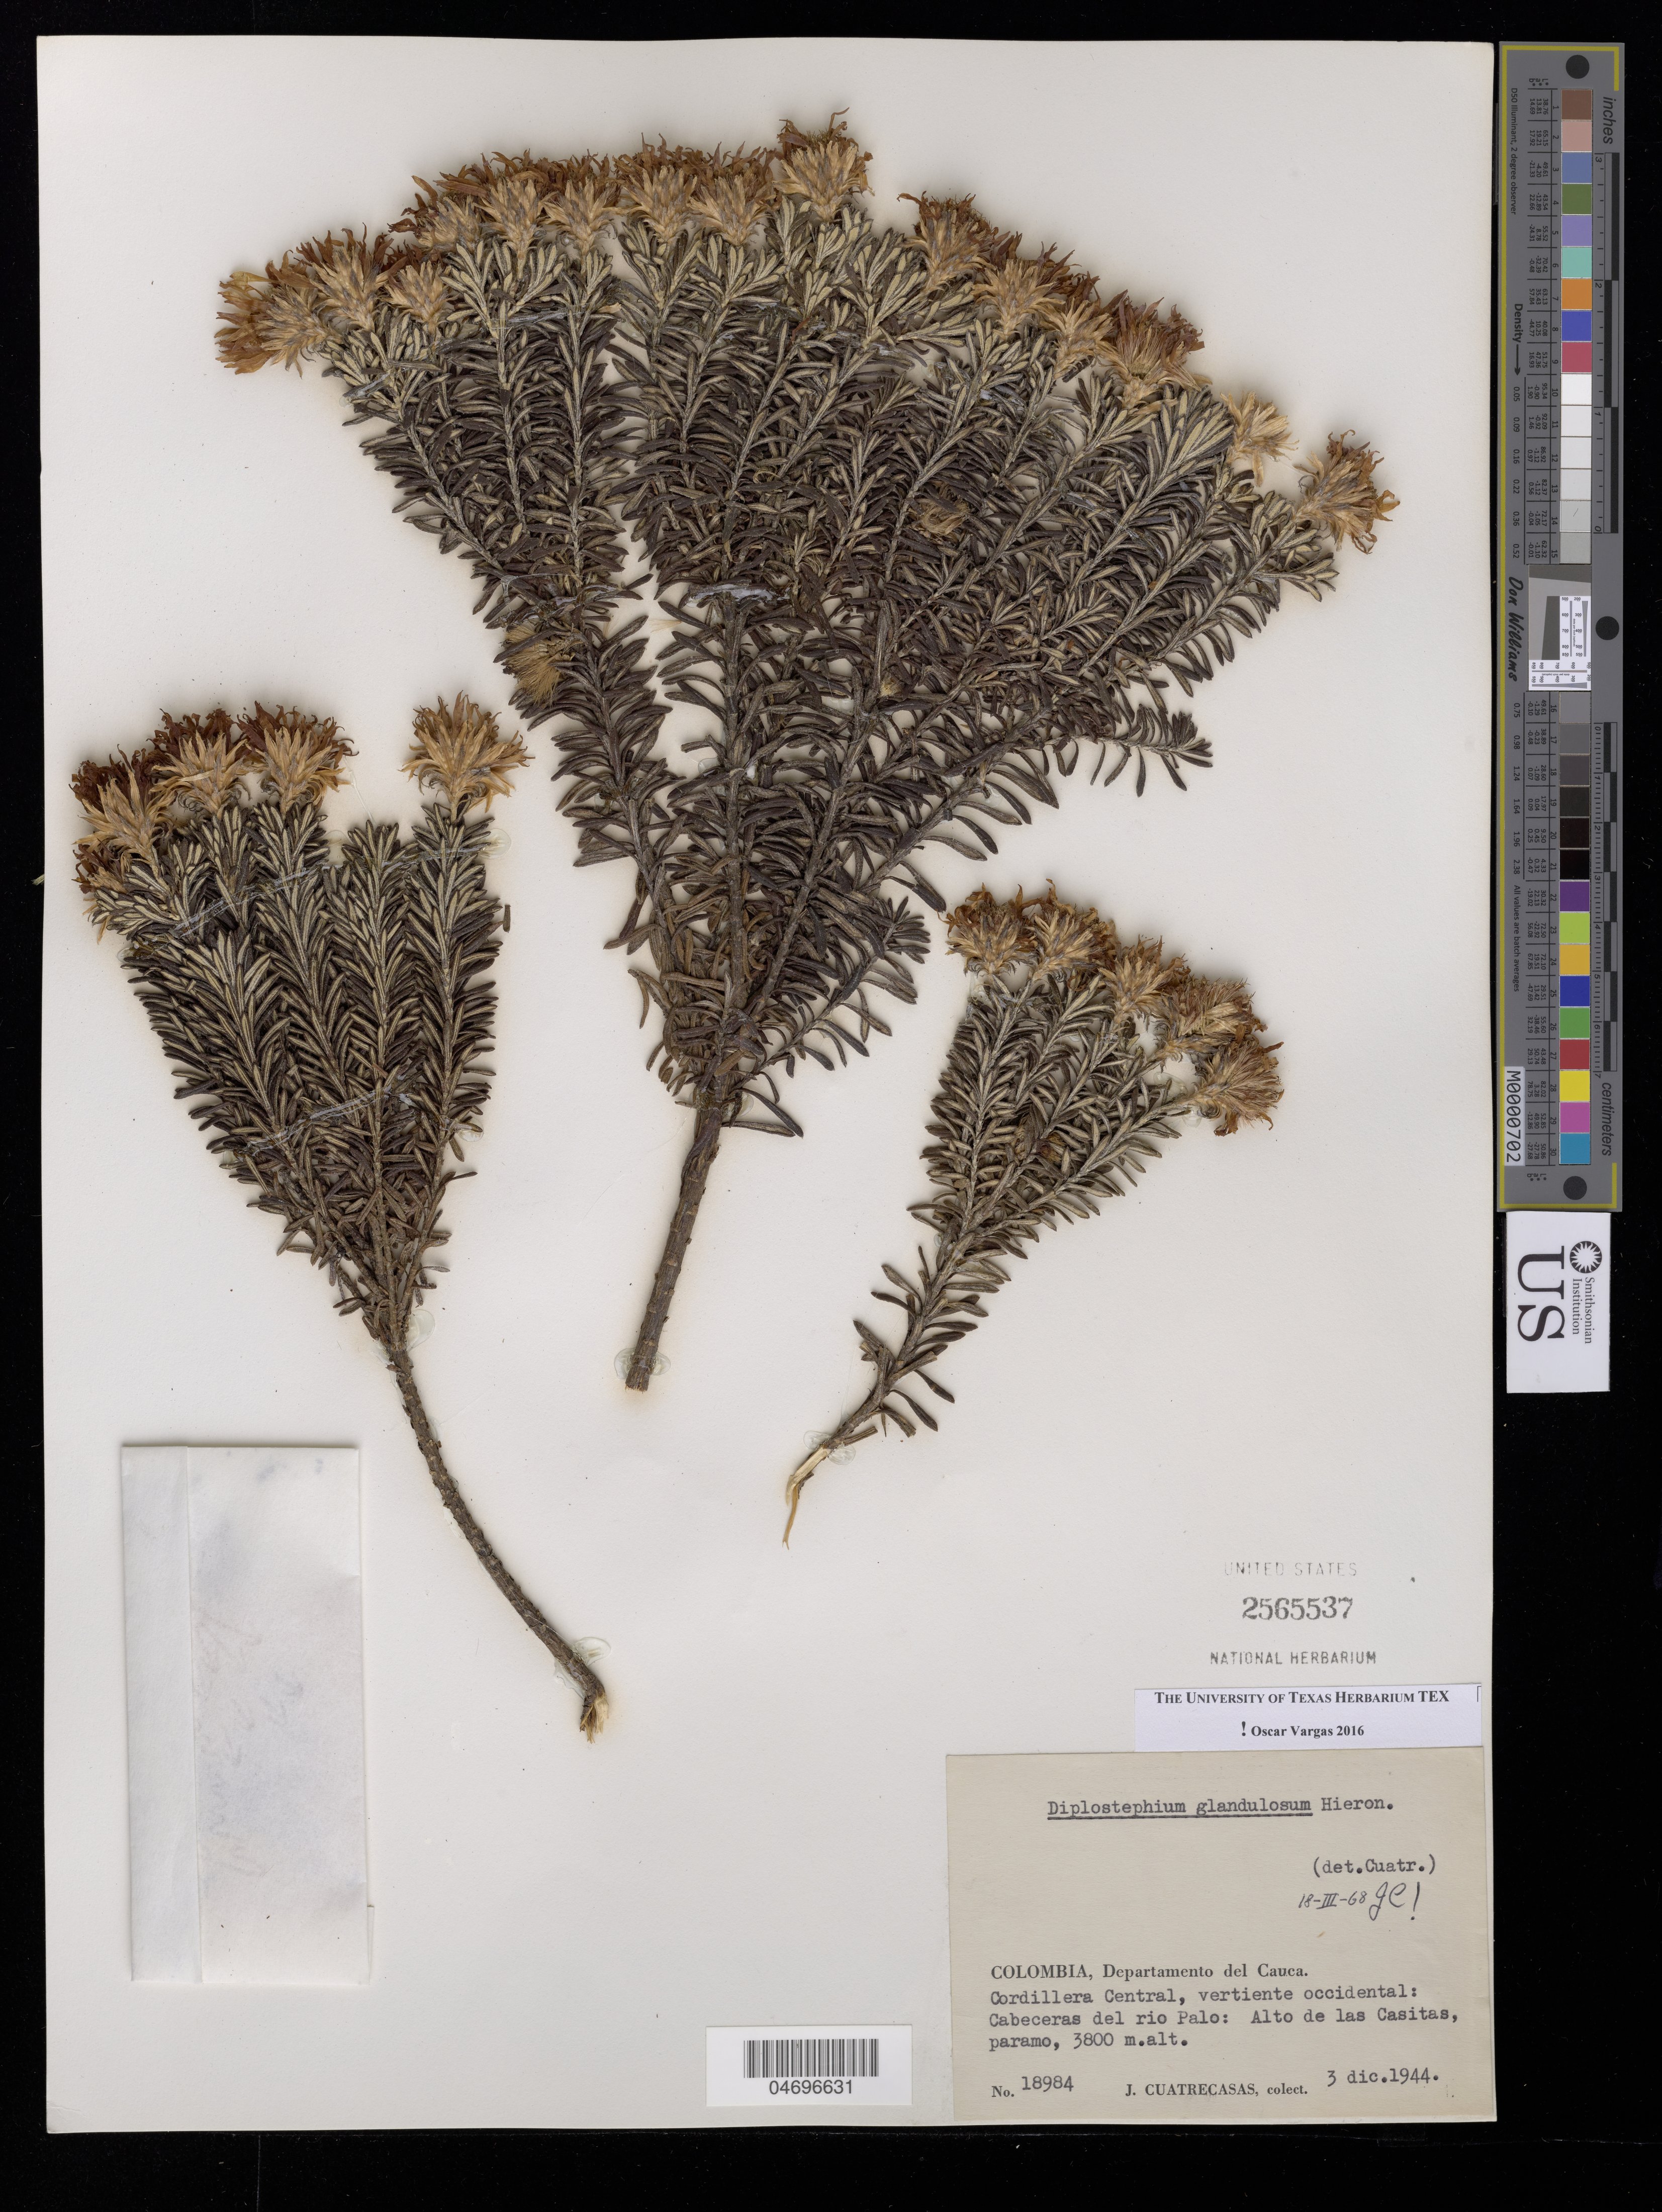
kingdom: Plantae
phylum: Tracheophyta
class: Magnoliopsida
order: Asterales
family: Asteraceae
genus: Diplostephium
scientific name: Diplostephium glandulosum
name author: Hieron.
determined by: Vargas, Oscar M.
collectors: J. Cuatrecasas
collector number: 18984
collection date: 1944-12-03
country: Colombia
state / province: Cauca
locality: Departamento del Cauca. Cordillera Central, vertiente occidental. Cabeceras del río Palo: Alto de Las Casitas.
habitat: Paramo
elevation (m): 3800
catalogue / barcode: US 2565537